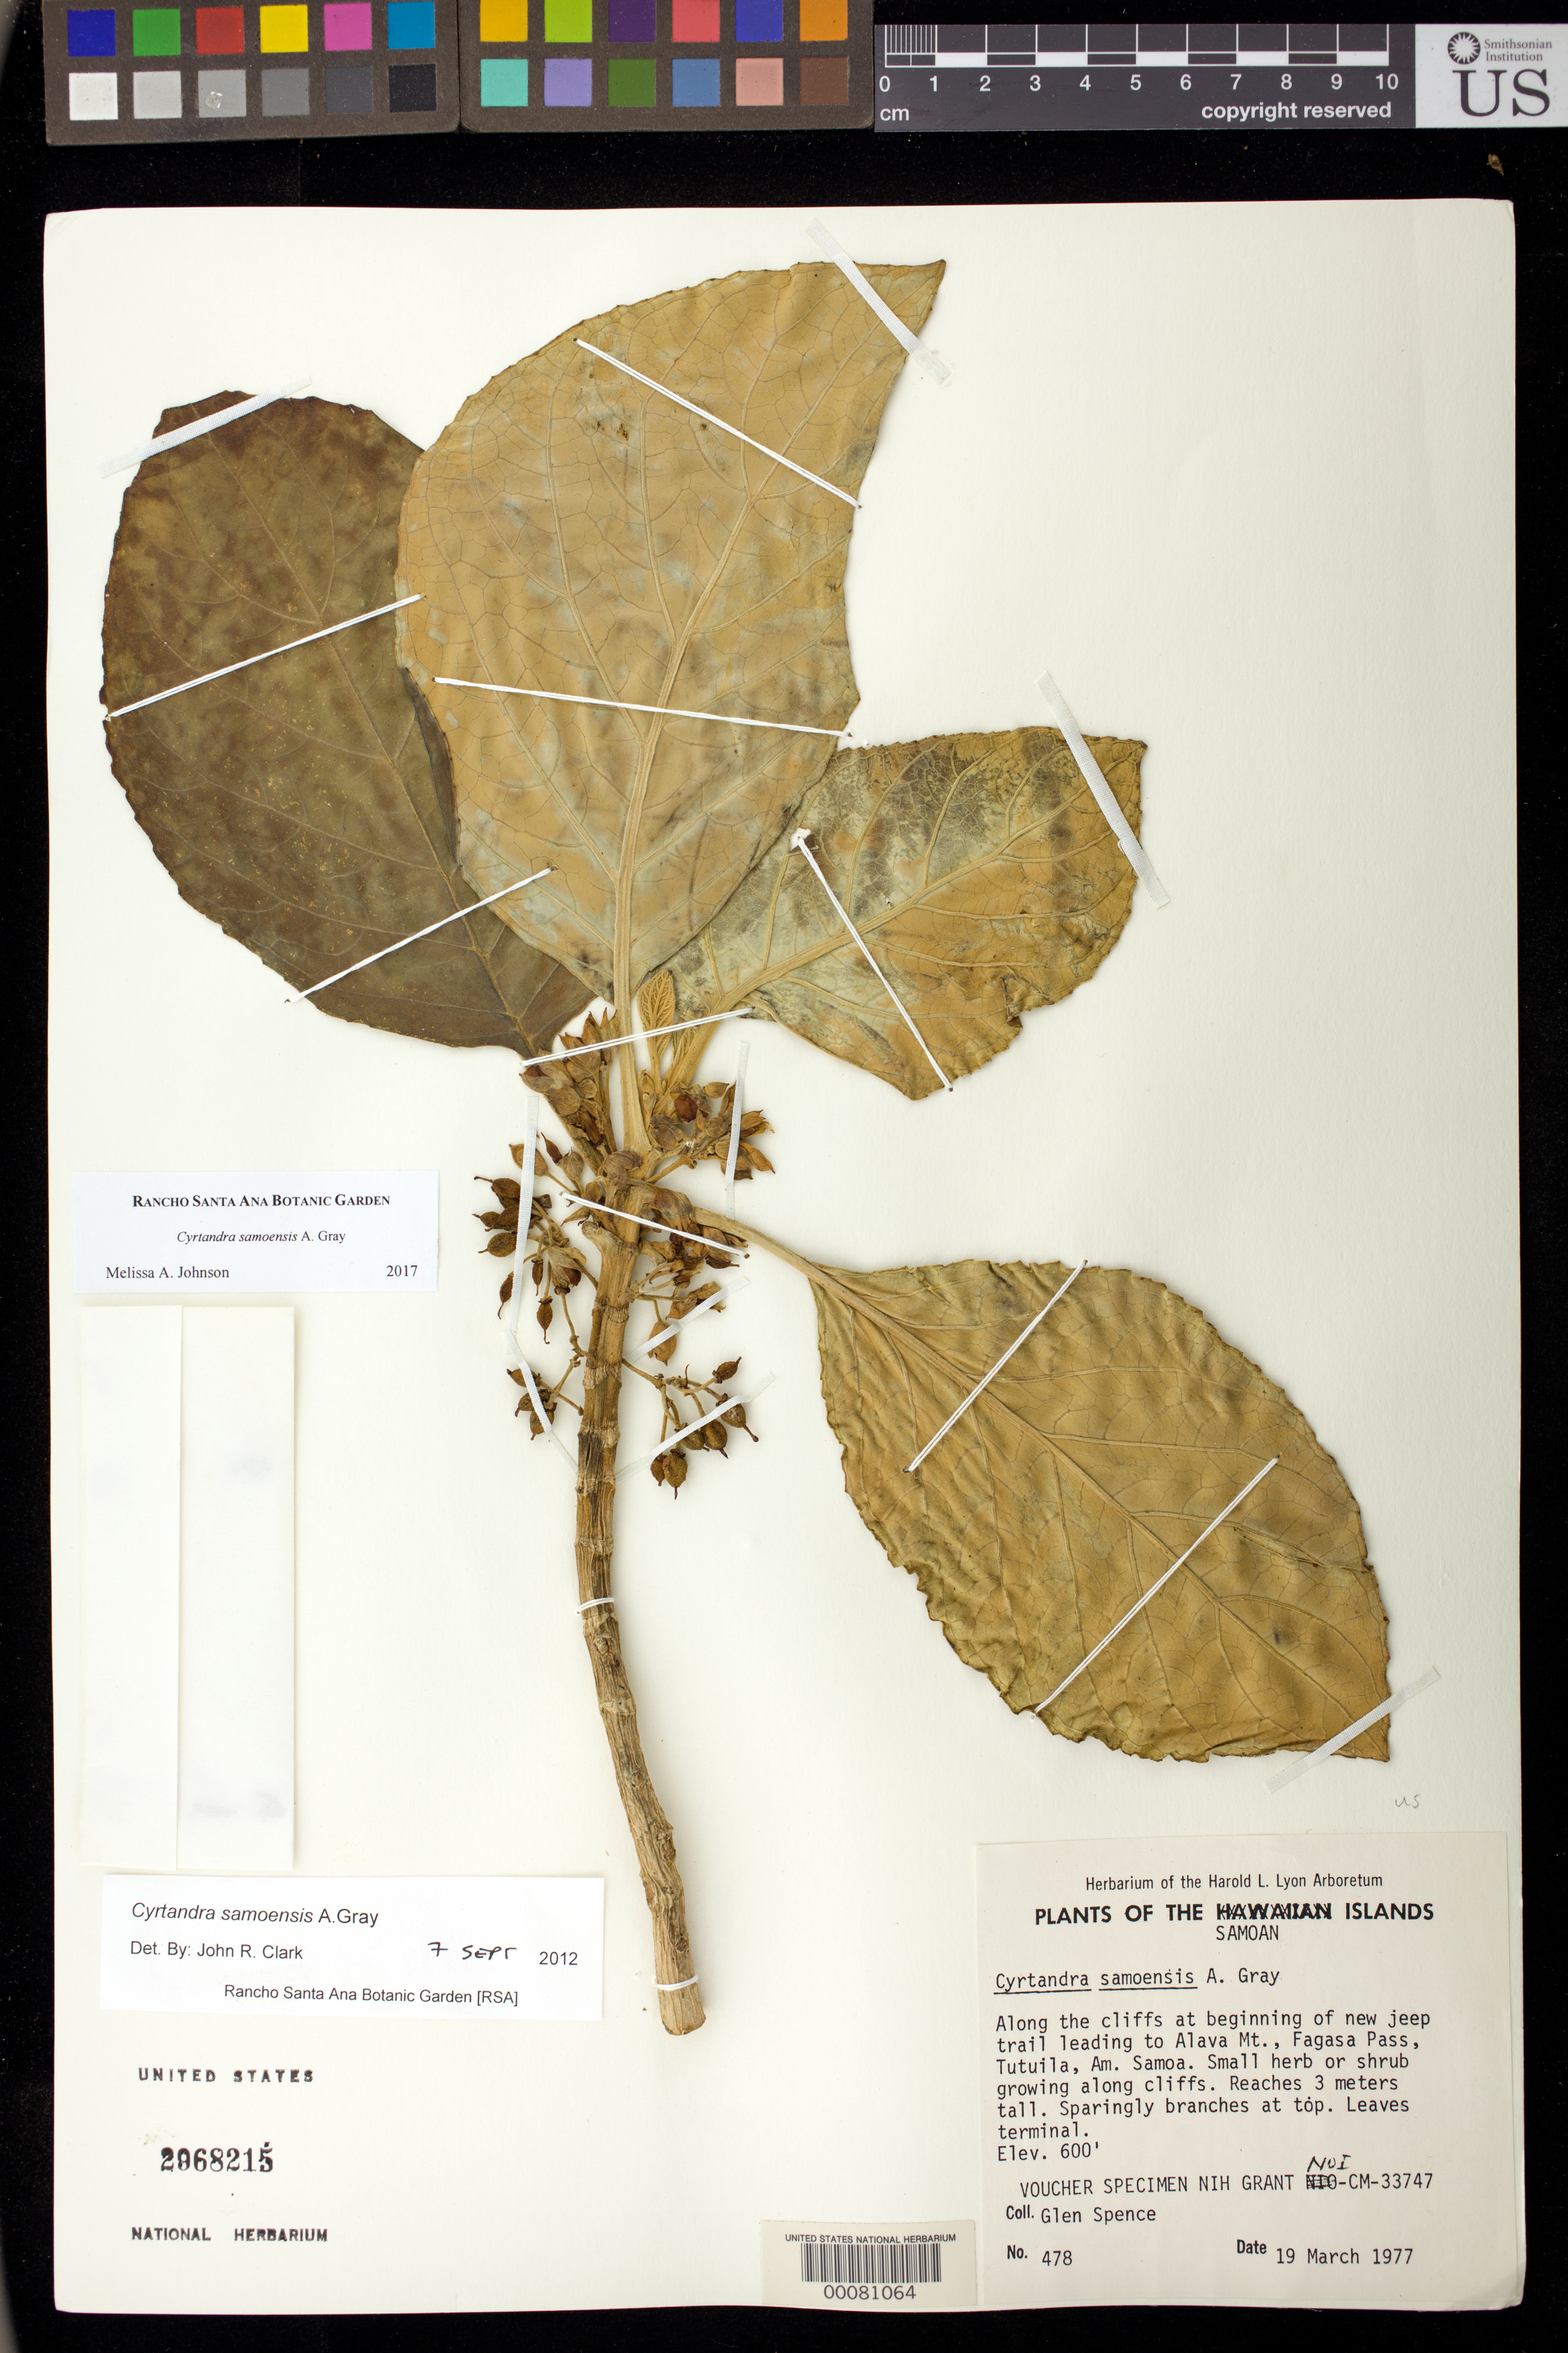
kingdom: Plantae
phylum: Tracheophyta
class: Magnoliopsida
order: Lamiales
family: Gesneriaceae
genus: Cyrtandra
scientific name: Cyrtandra samoensis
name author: A. Gray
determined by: Johnson, Melissa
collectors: G. Spence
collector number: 478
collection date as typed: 19 March 1977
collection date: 1977-03-19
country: American Samoa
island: Tutuila Is.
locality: Alava Mt., Fagasa Pass, Tutuila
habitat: along cliffs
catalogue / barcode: US 2968215